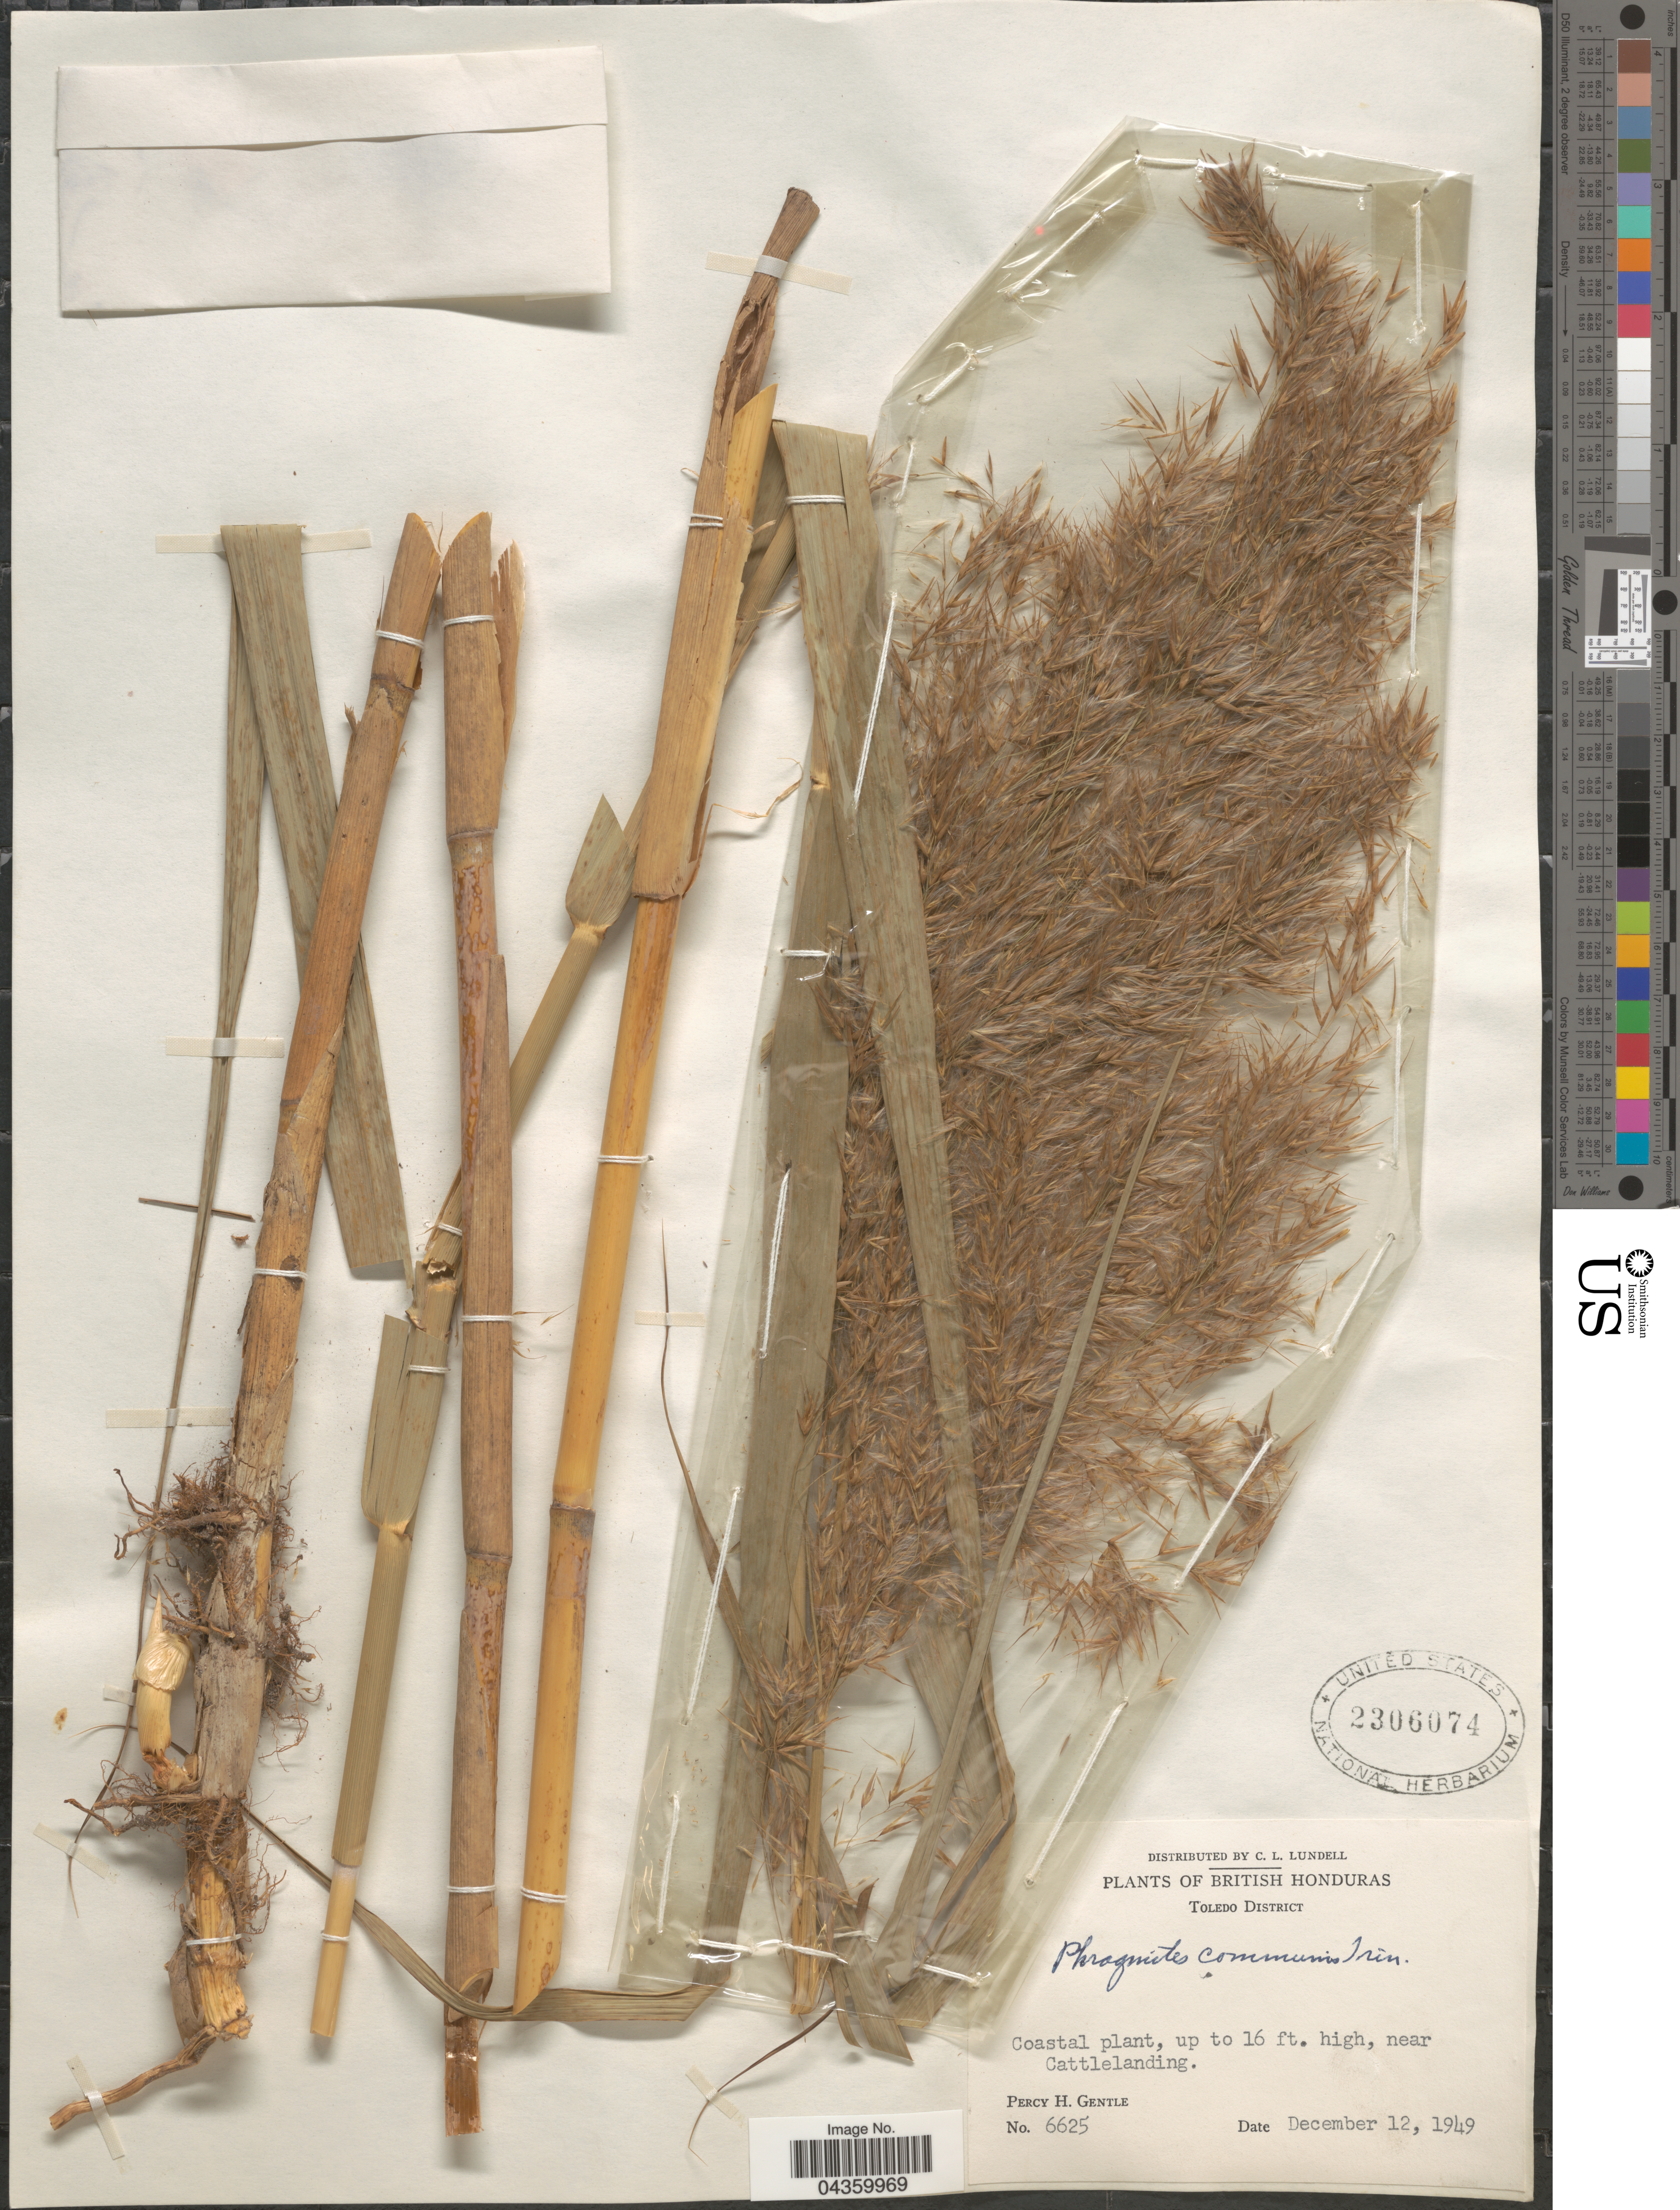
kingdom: Plantae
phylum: Tracheophyta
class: Liliopsida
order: Poales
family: Poaceae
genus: Phragmites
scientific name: Phragmites australis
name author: (Cav.) Trin. ex Steud.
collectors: P. H. Gentle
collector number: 6625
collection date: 1949-12-12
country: Belize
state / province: Toledo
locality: British Honduras. Toledo District. Near Cattlelanding.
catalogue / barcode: US 2306074